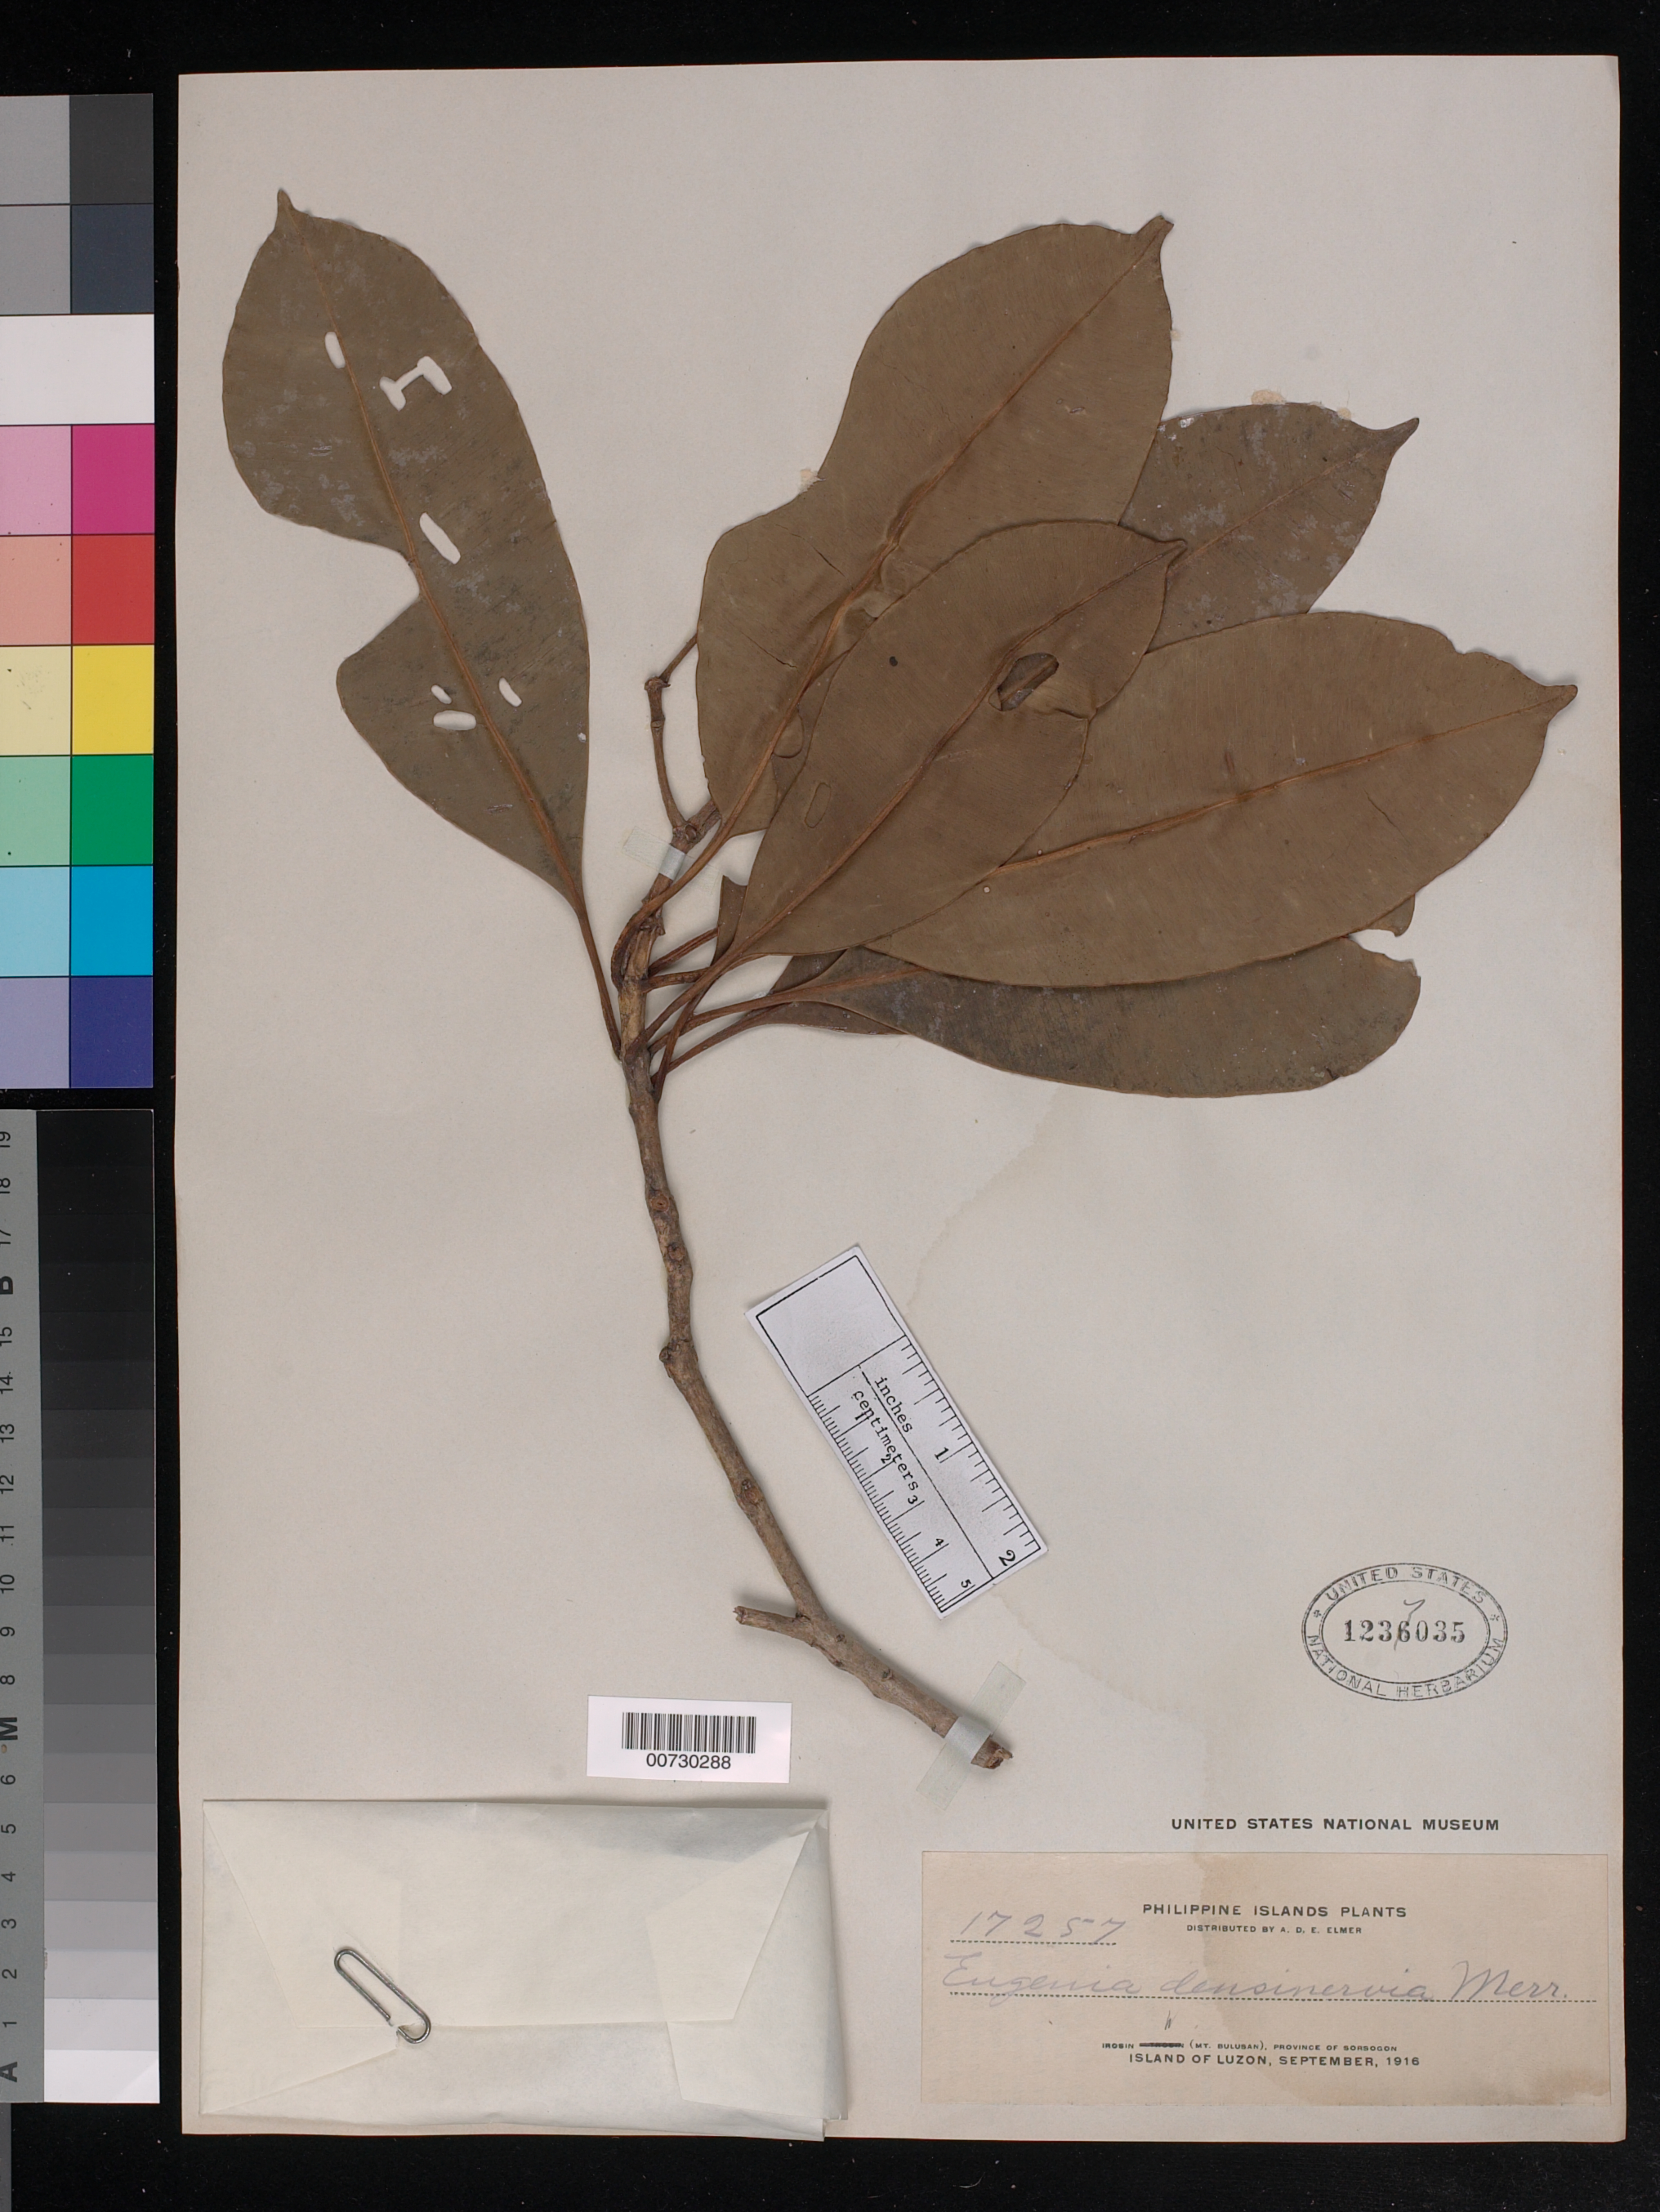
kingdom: Plantae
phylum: Tracheophyta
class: Magnoliopsida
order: Myrtales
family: Myrtaceae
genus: Syzygium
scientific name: Syzygium densinervium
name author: (Merr.) Merr.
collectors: A. D. E. Elmer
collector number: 17257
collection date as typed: Jul 1916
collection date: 1916-07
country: Philippines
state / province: Bicol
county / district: Sorsogon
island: Luzon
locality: Irosin, Mt. Bulusan.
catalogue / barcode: US 1237035